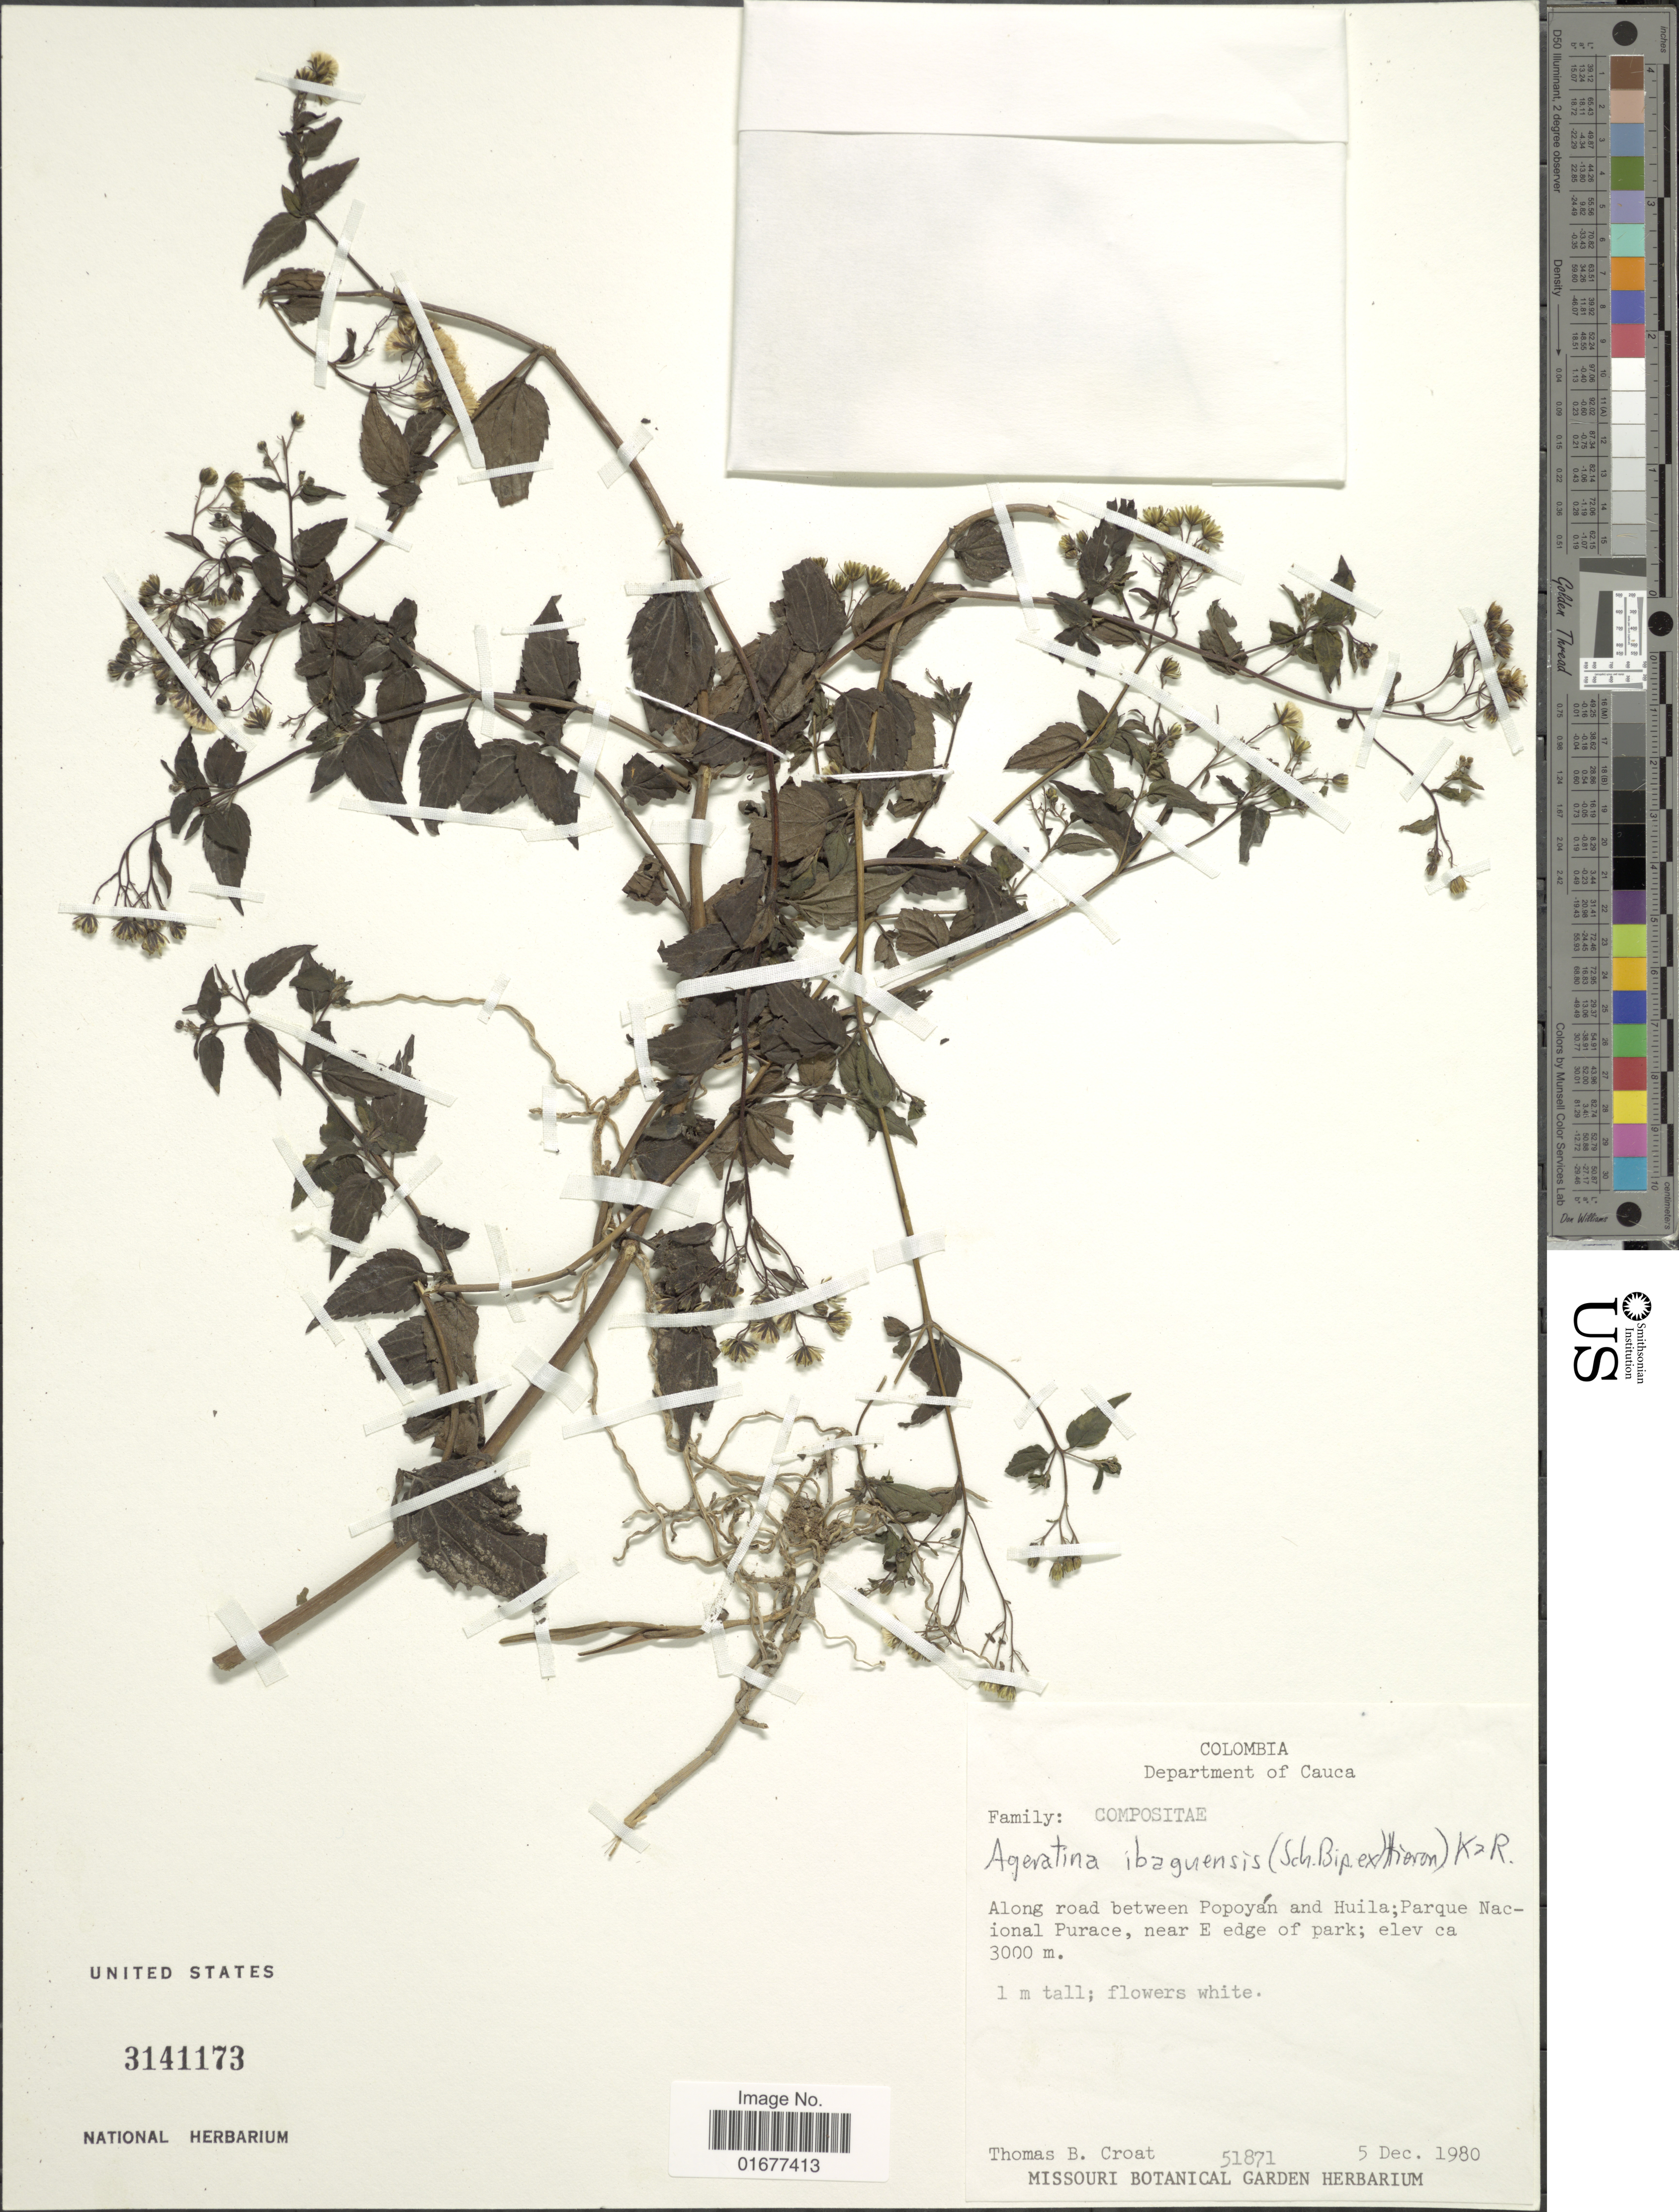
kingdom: Plantae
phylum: Tracheophyta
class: Magnoliopsida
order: Asterales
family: Asteraceae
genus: Ageratina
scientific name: Ageratina ibaguensis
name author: (Sch. Bip. ex Hieron.) R.M. King & H. Rob.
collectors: T. B. Croat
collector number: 51871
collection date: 1980-12-05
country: Colombia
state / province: Cauca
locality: Along road between Popoyan and Huila; Parque Nacional Purace, near E edge of park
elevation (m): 3000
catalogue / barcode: US 3141173